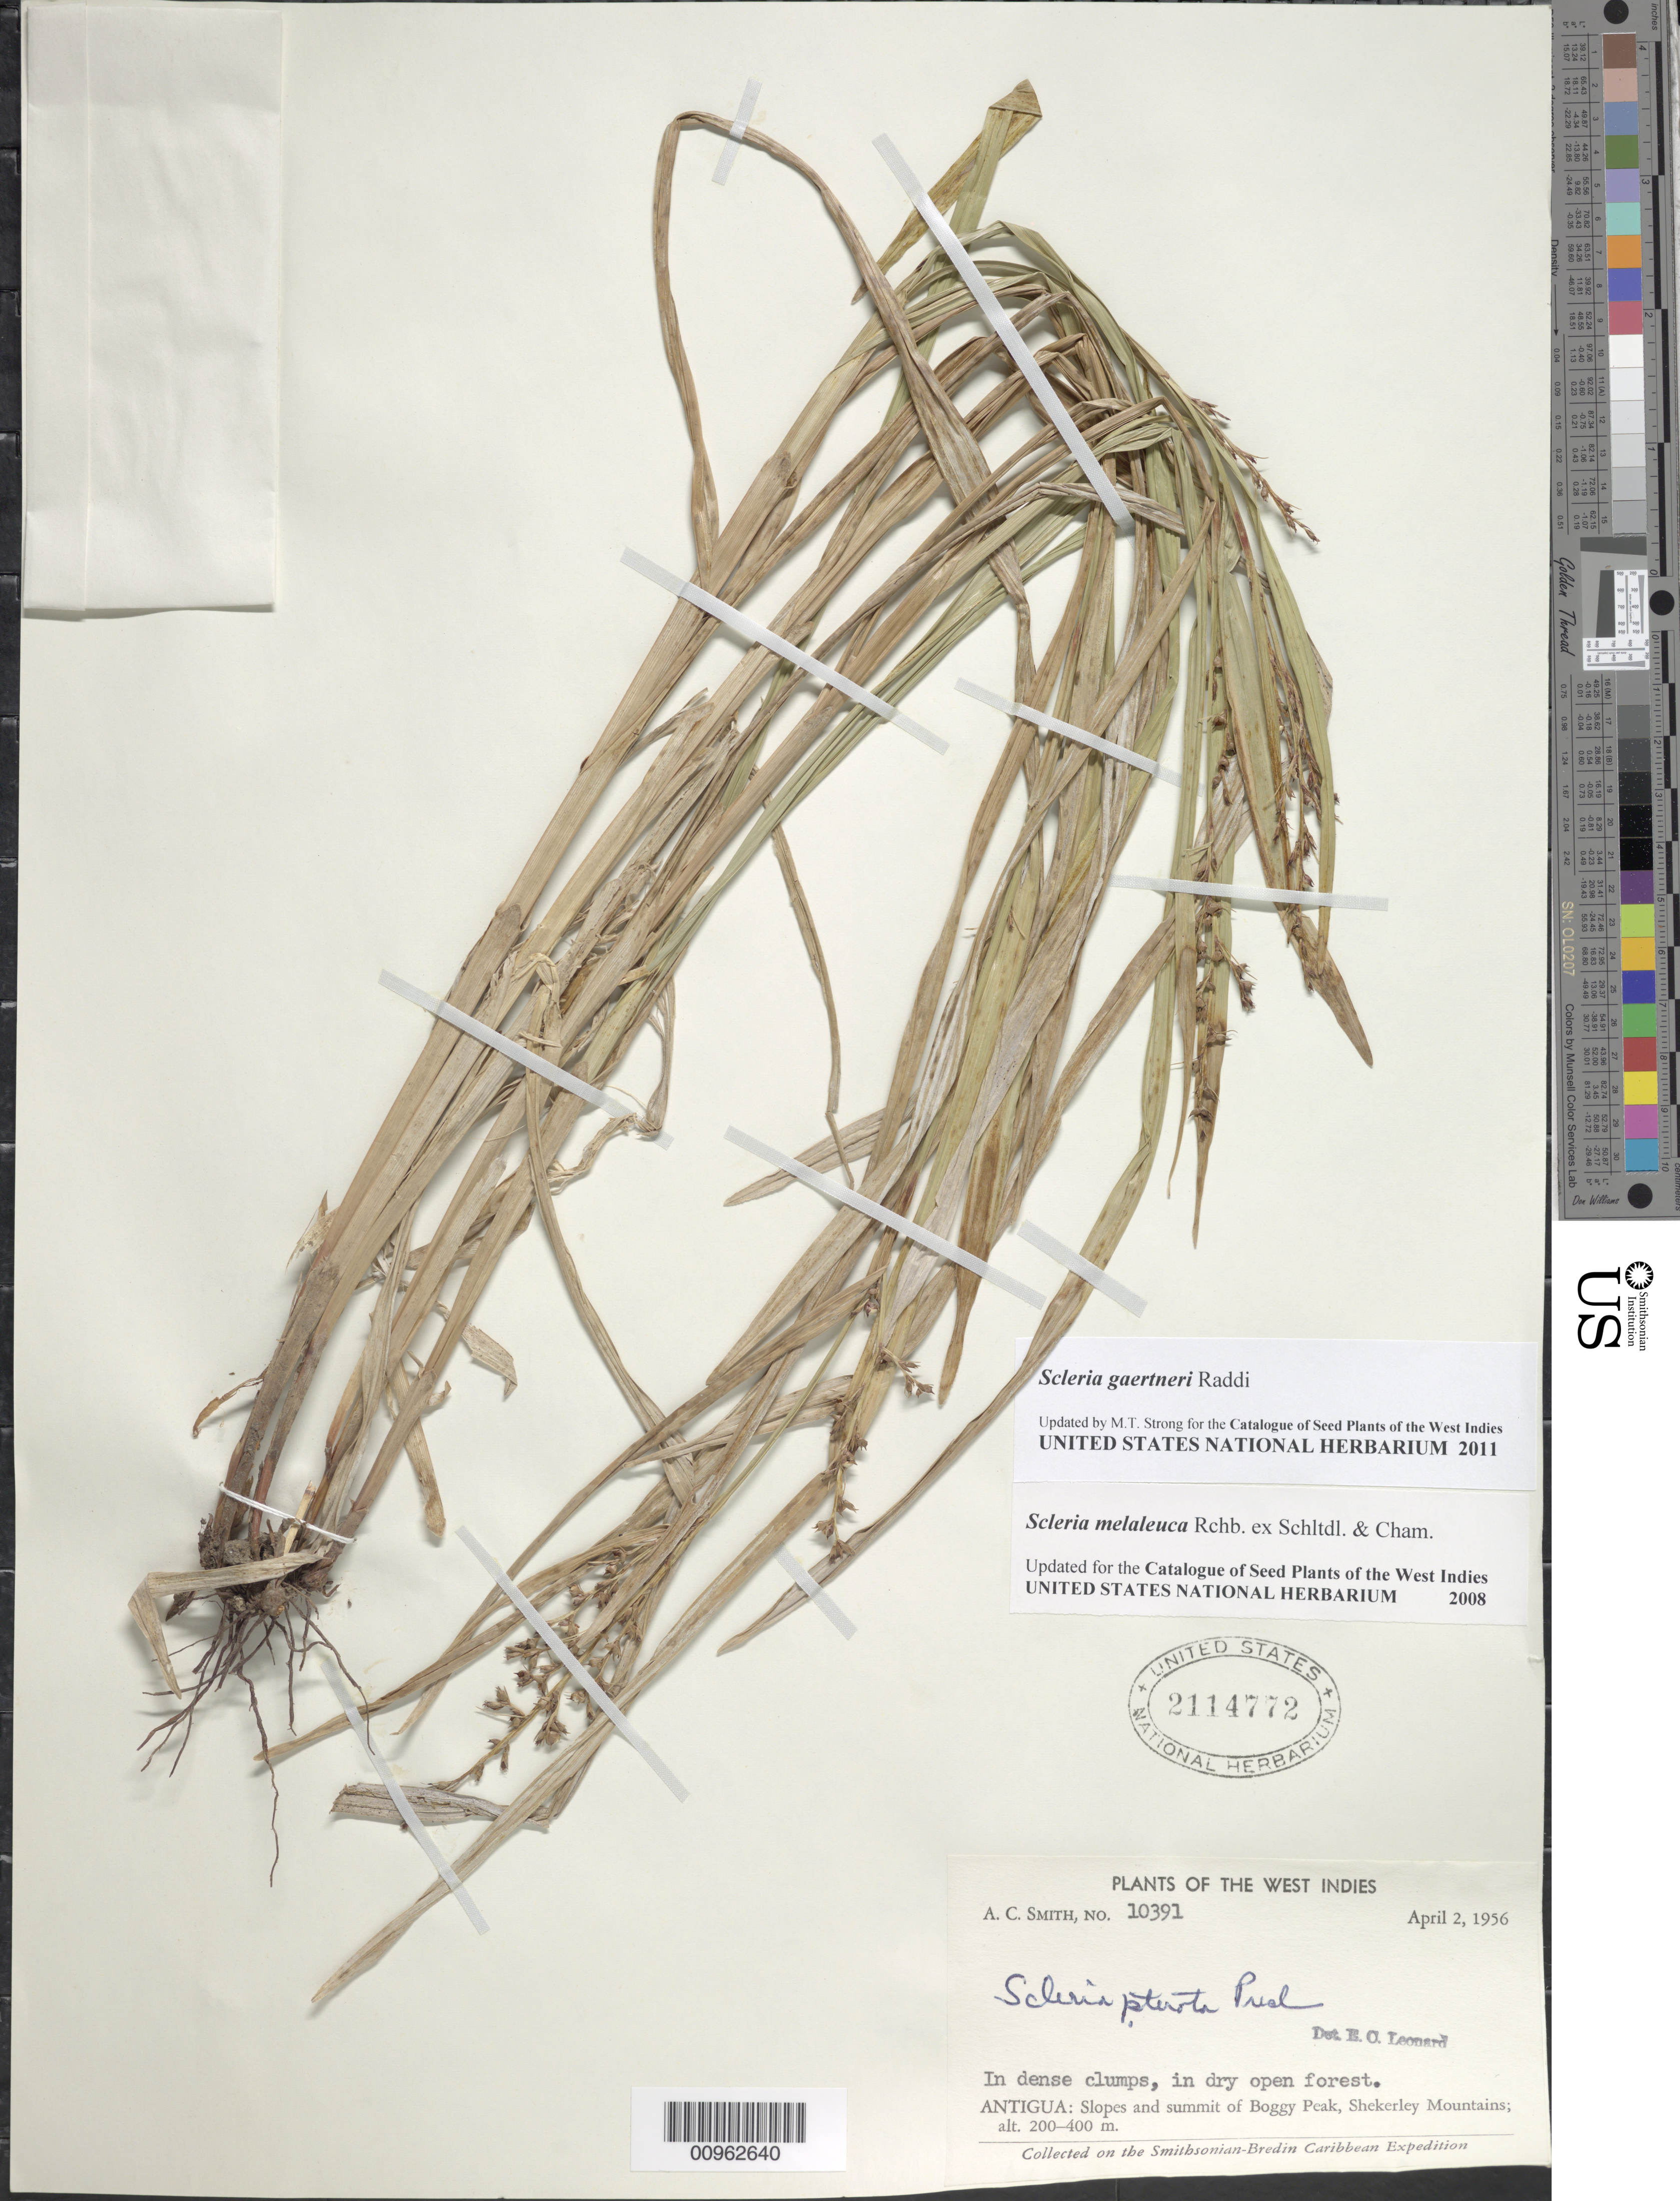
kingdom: Plantae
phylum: Tracheophyta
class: Liliopsida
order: Poales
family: Cyperaceae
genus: Scleria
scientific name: Scleria gaertneri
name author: Raddi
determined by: Strong, M. T., (US), Smithsonian Institution - National Museum of Natural History (UNITED STATES)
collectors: A. C. Smith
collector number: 10391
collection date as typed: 02 Apr 1956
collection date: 1956-04-02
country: Antigua and Barbuda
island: Antigua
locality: Slopes and summit of Boggy Peak, Shekerley Mountains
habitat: In dry open forest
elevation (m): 200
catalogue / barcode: US 2114772